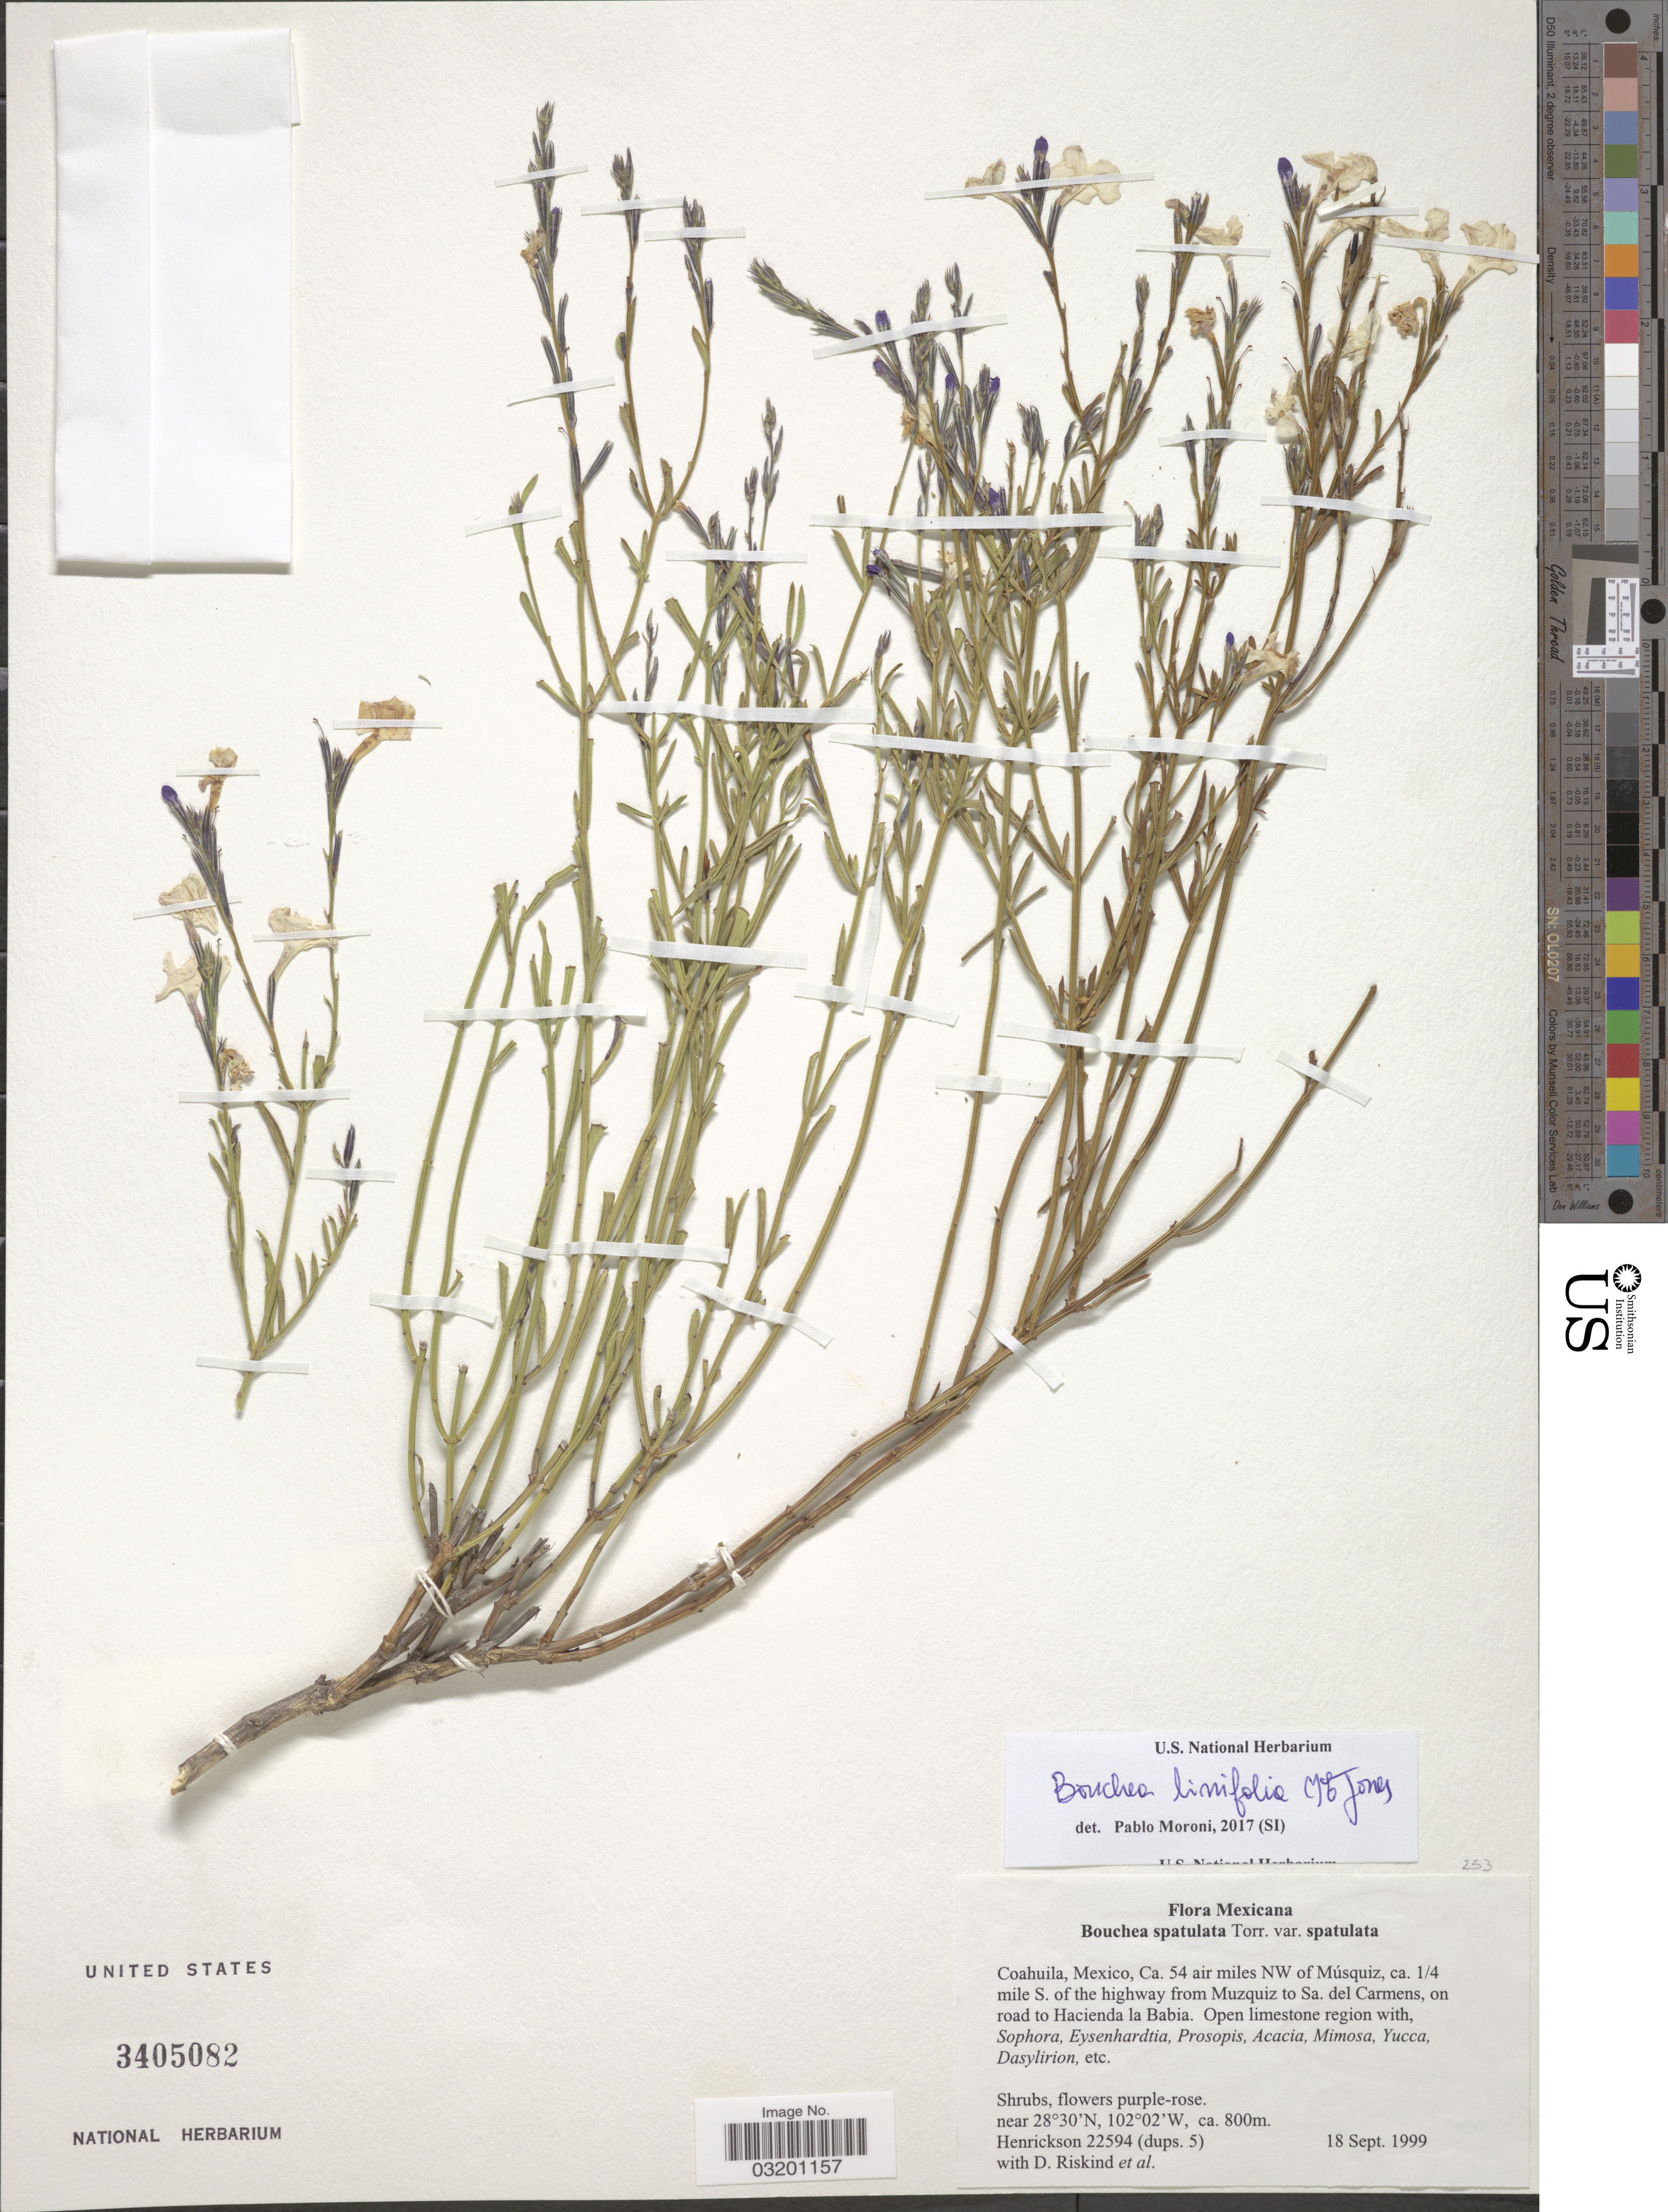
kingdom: Plantae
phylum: Tracheophyta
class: Magnoliopsida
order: Lamiales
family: Verbenaceae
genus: Bouchea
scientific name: Bouchea linifolia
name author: A. Gray ex Torr. in Emory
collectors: -. Henrickson, D. Riskind & et al.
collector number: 22594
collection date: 1999-09-18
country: Mexico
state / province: Coahuila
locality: Ca. 54 air miles NW of Músquiz, ca 1/4 mile S. of the highway from Muzquiz to Sa. del Carmens, on road to Hacienda la Babia.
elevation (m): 800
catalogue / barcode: US 3405082